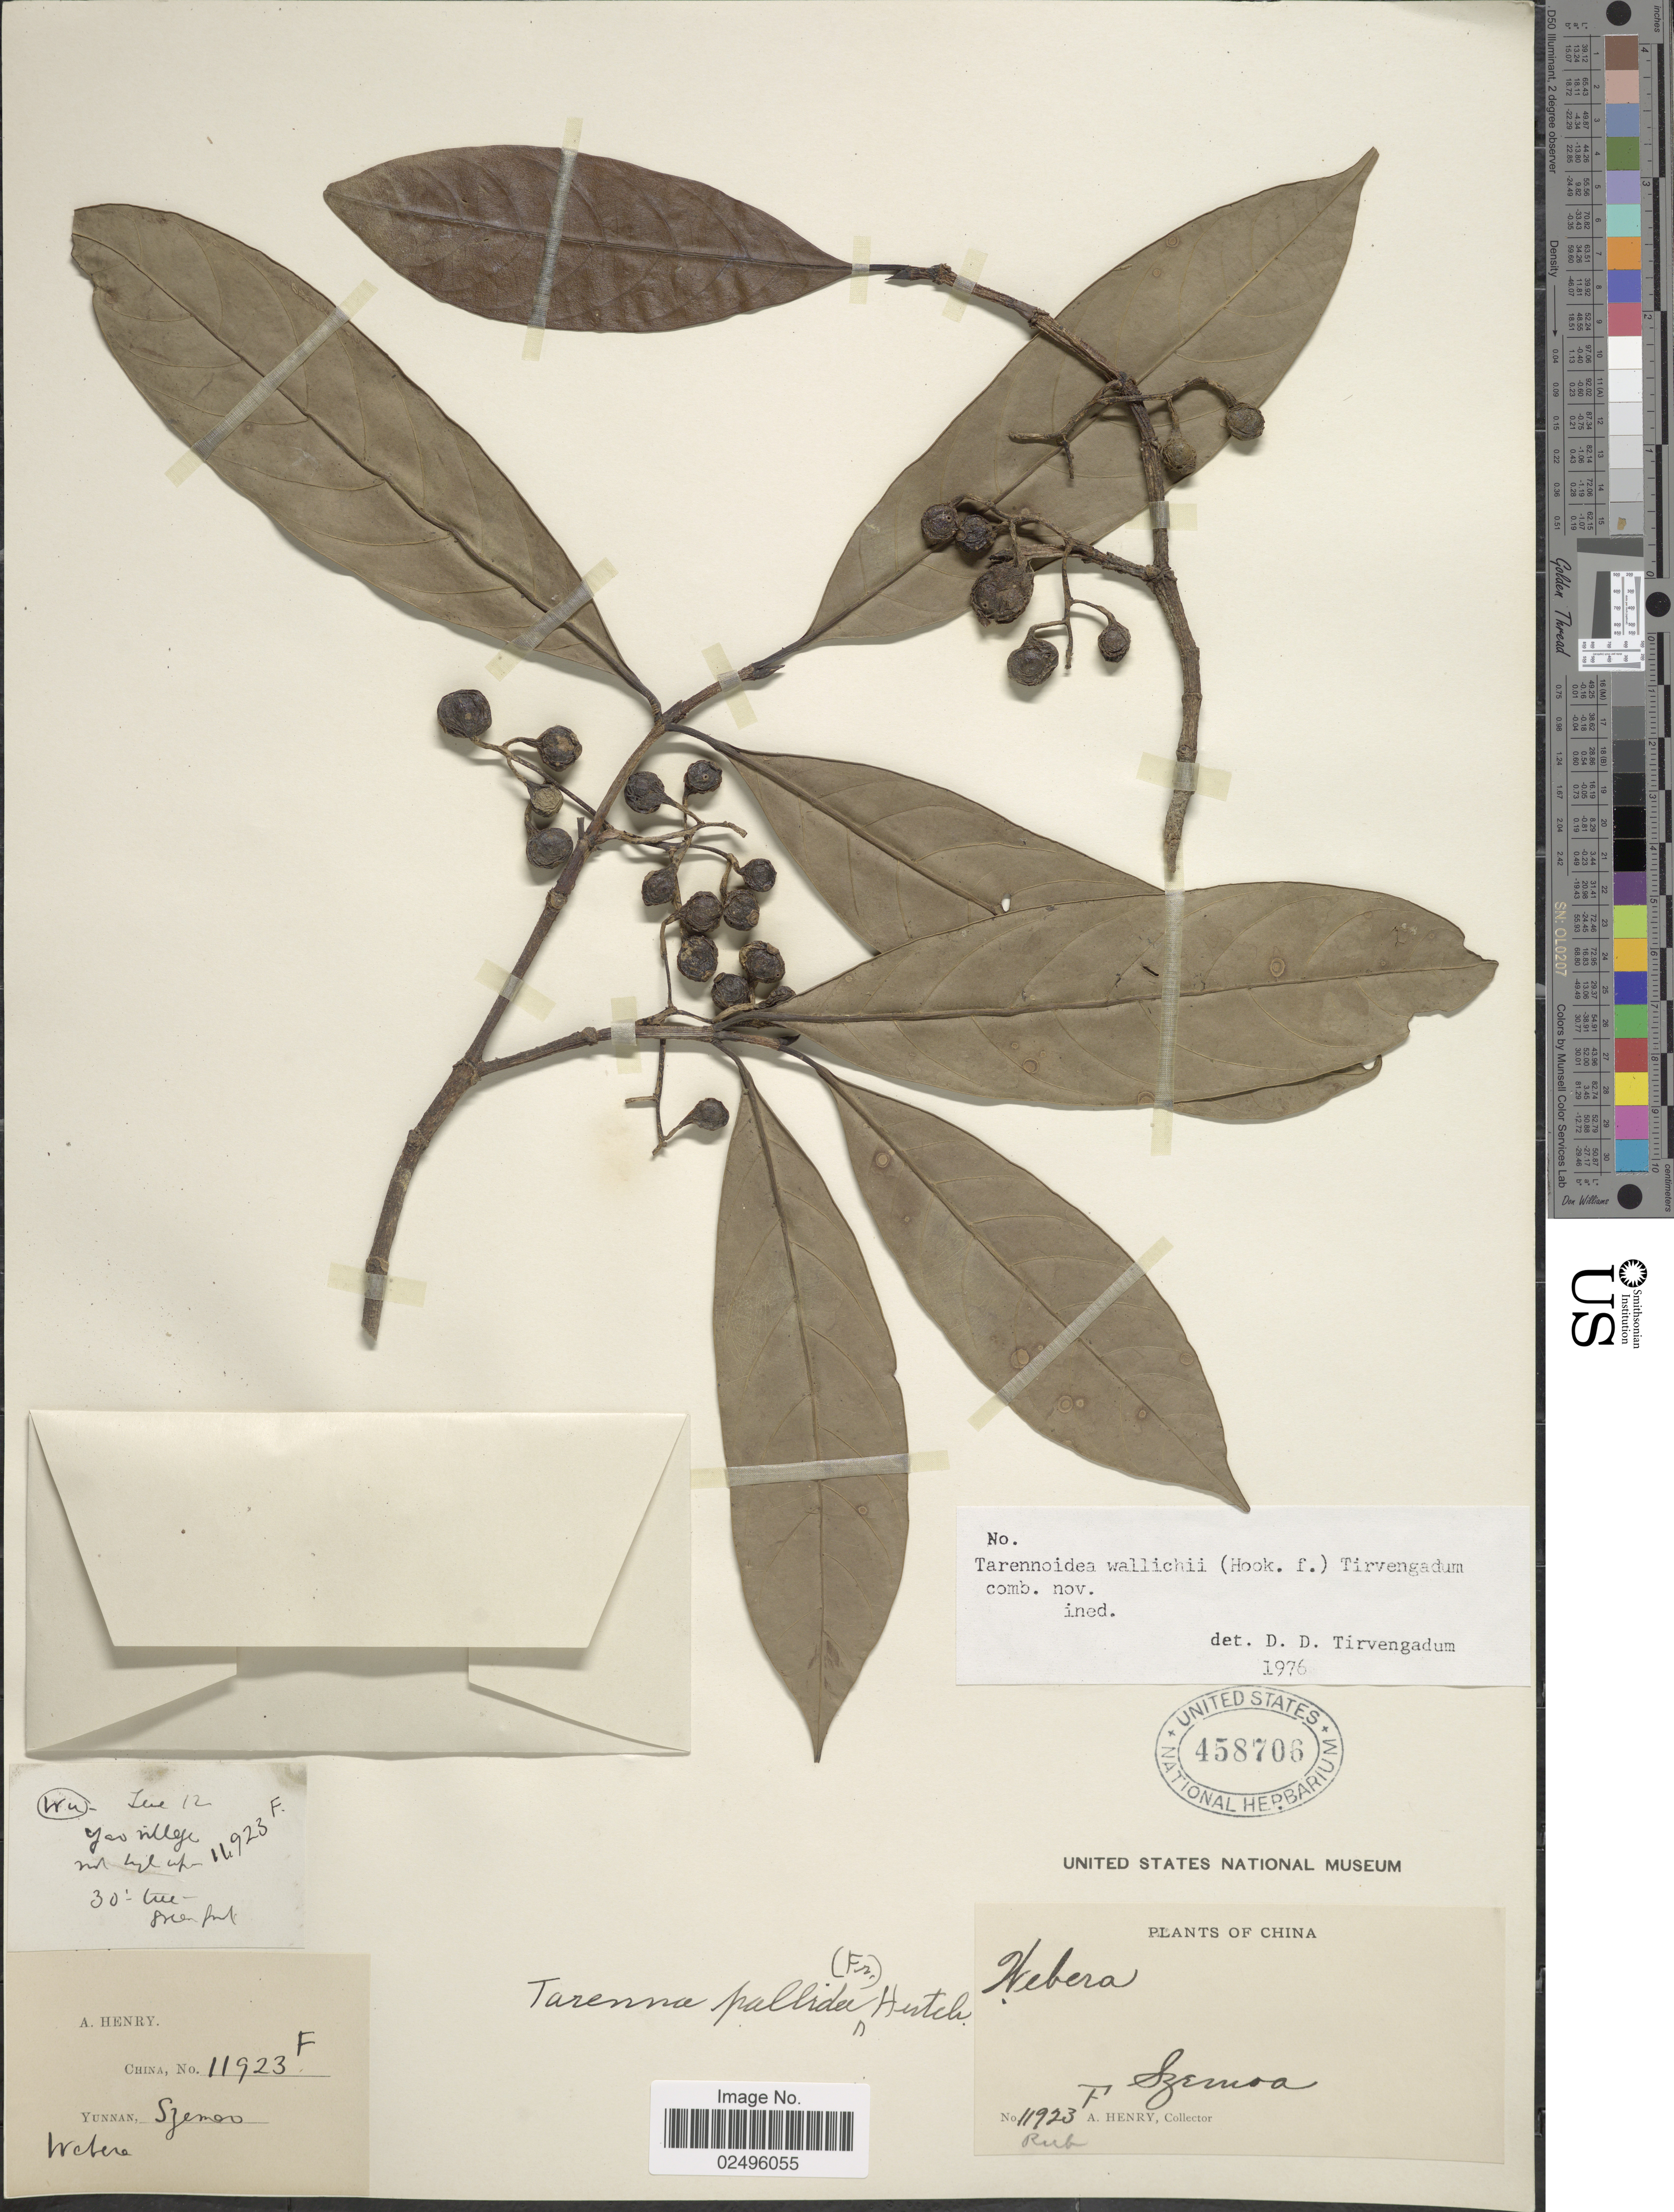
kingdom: Plantae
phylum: Tracheophyta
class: Magnoliopsida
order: Gentianales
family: Rubiaceae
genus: Tarennoidea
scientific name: Tarennoidea wallichii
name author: (Hook. f.) Tirveng. & Sastre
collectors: A. Henry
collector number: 11923 F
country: China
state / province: Yunnan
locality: Szemoa, Yao village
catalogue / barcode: US 458706